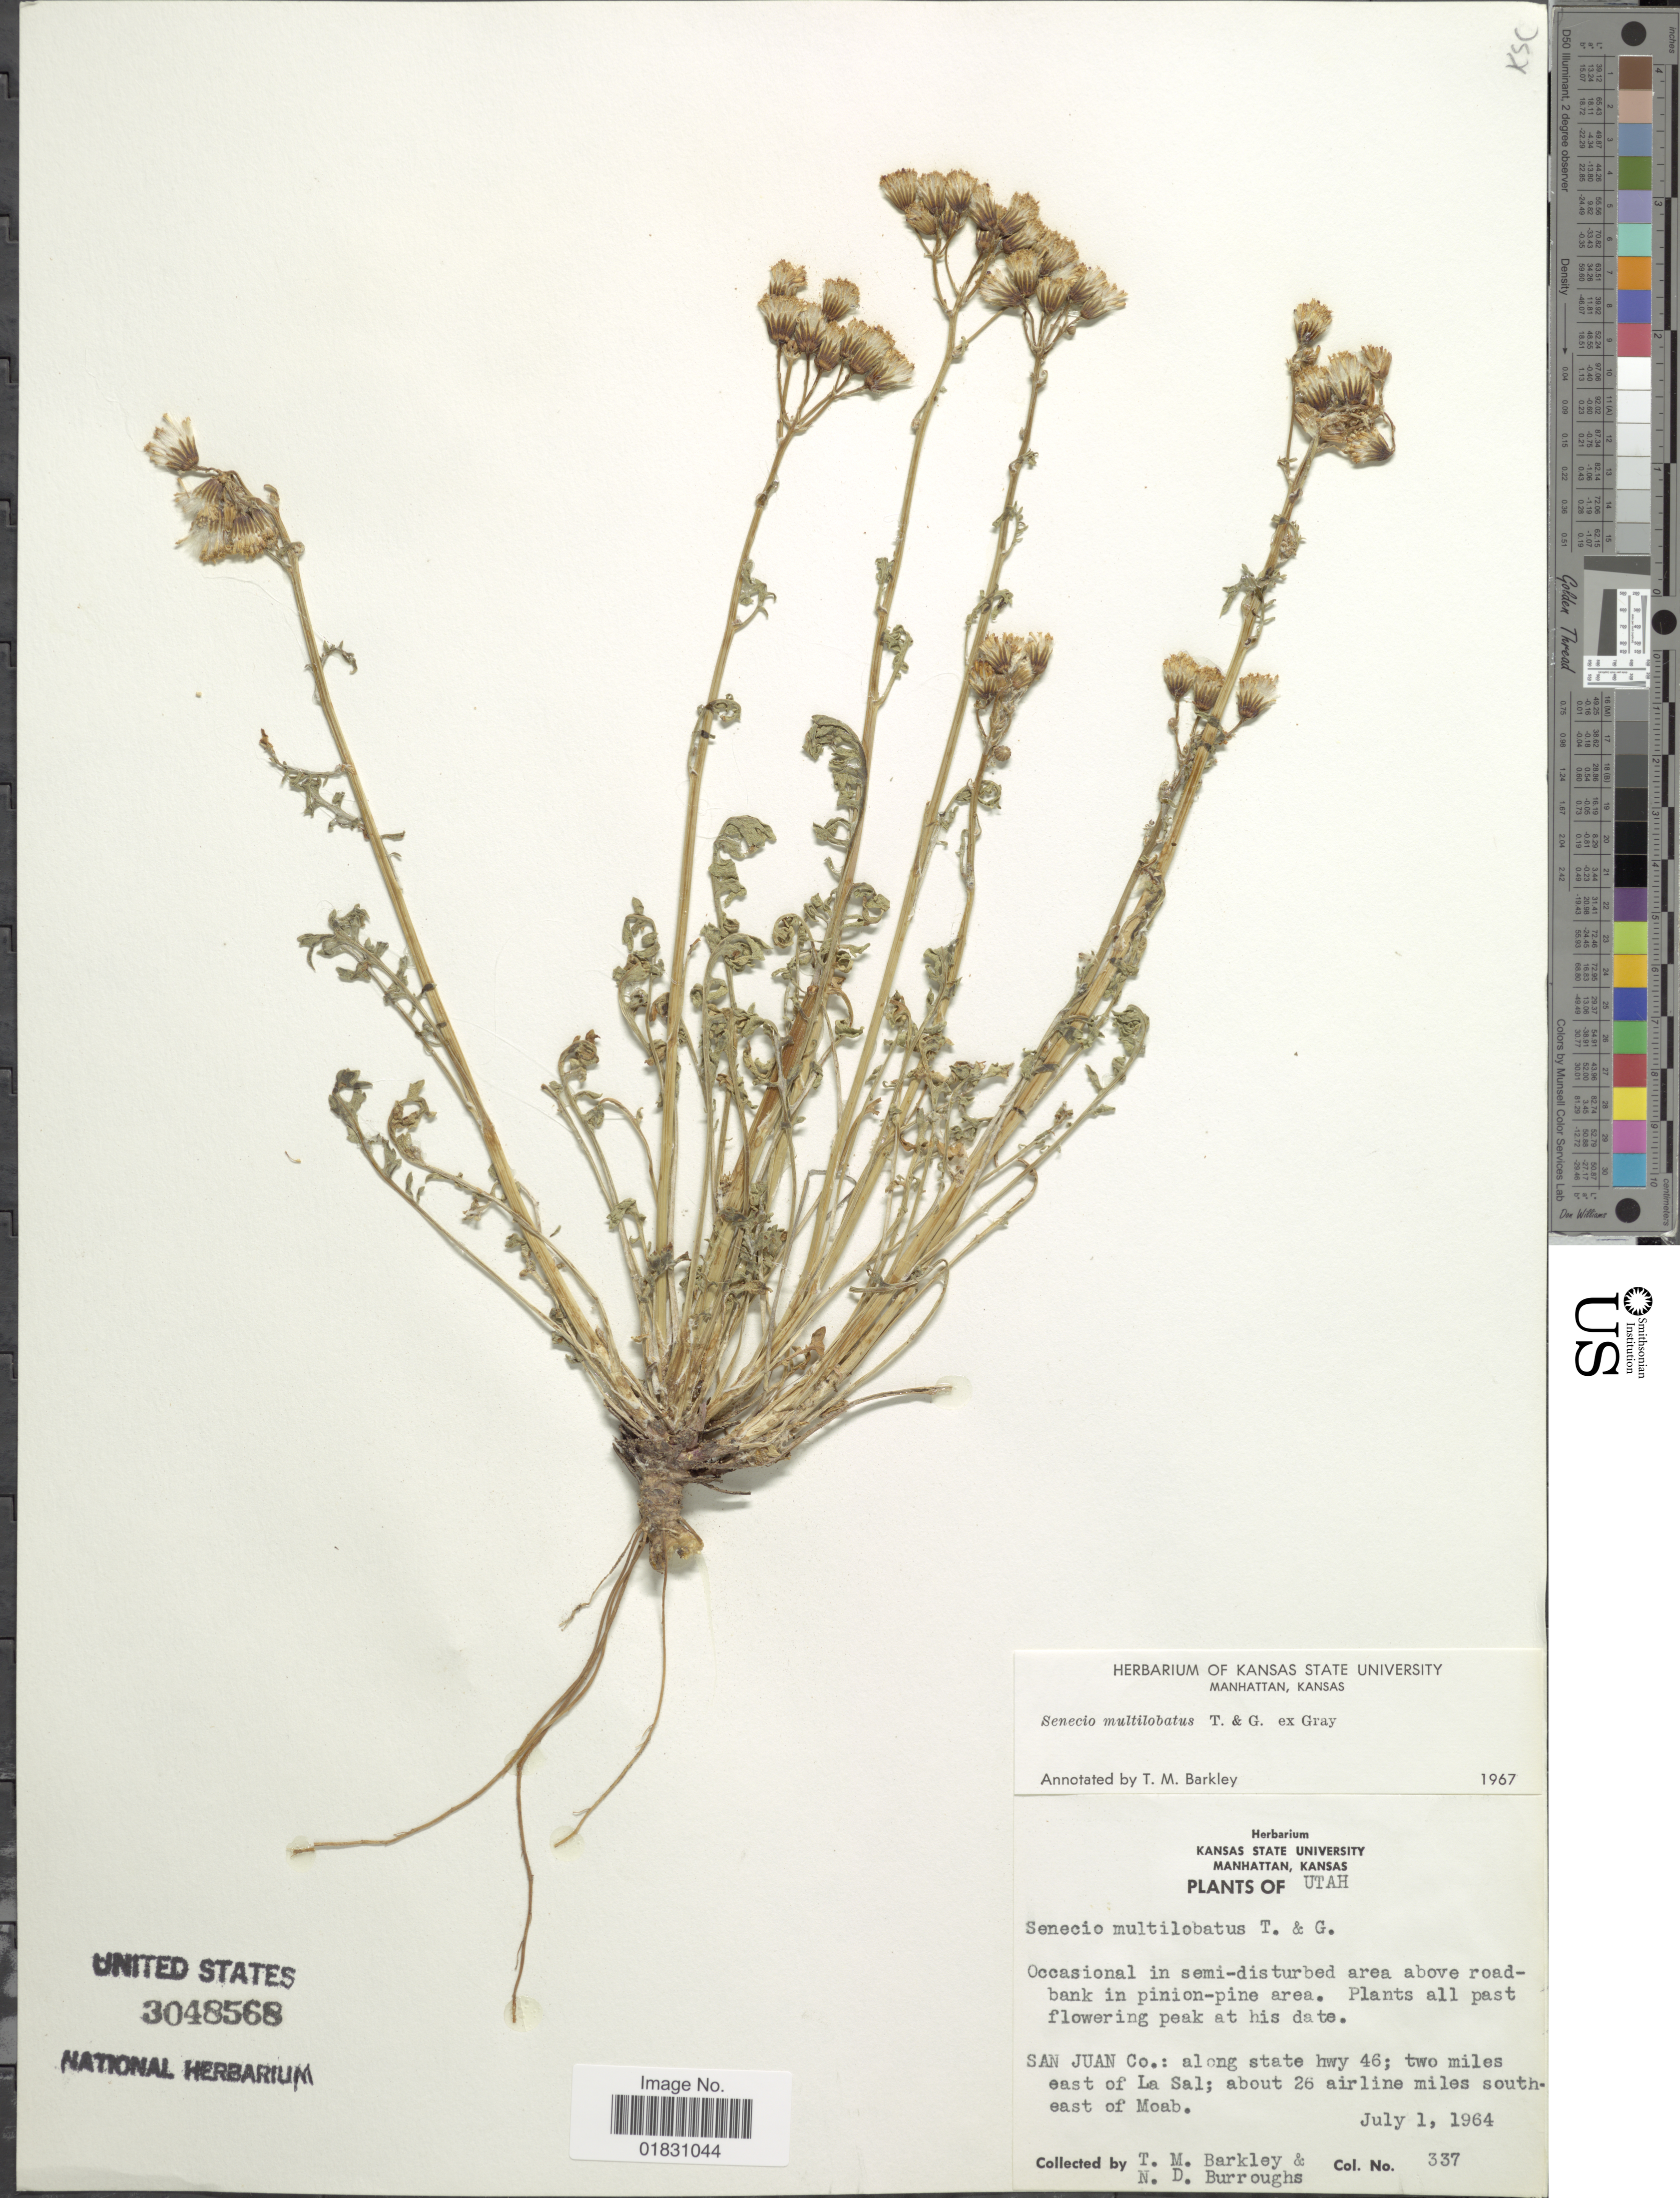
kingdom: Plantae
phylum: Tracheophyta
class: Magnoliopsida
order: Asterales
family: Asteraceae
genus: Packera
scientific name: Packera multilobata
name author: (Torr. & A. Gray) W.A. Weber & Á. Löve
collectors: T. M. Barkley & N. Burroughs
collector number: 337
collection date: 1964-07-01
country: United States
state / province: Utah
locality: San Juan Co.: along state hwy 46, two miles east of La Sal, about 26 airline miles southeast of Moab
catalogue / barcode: US 3048568